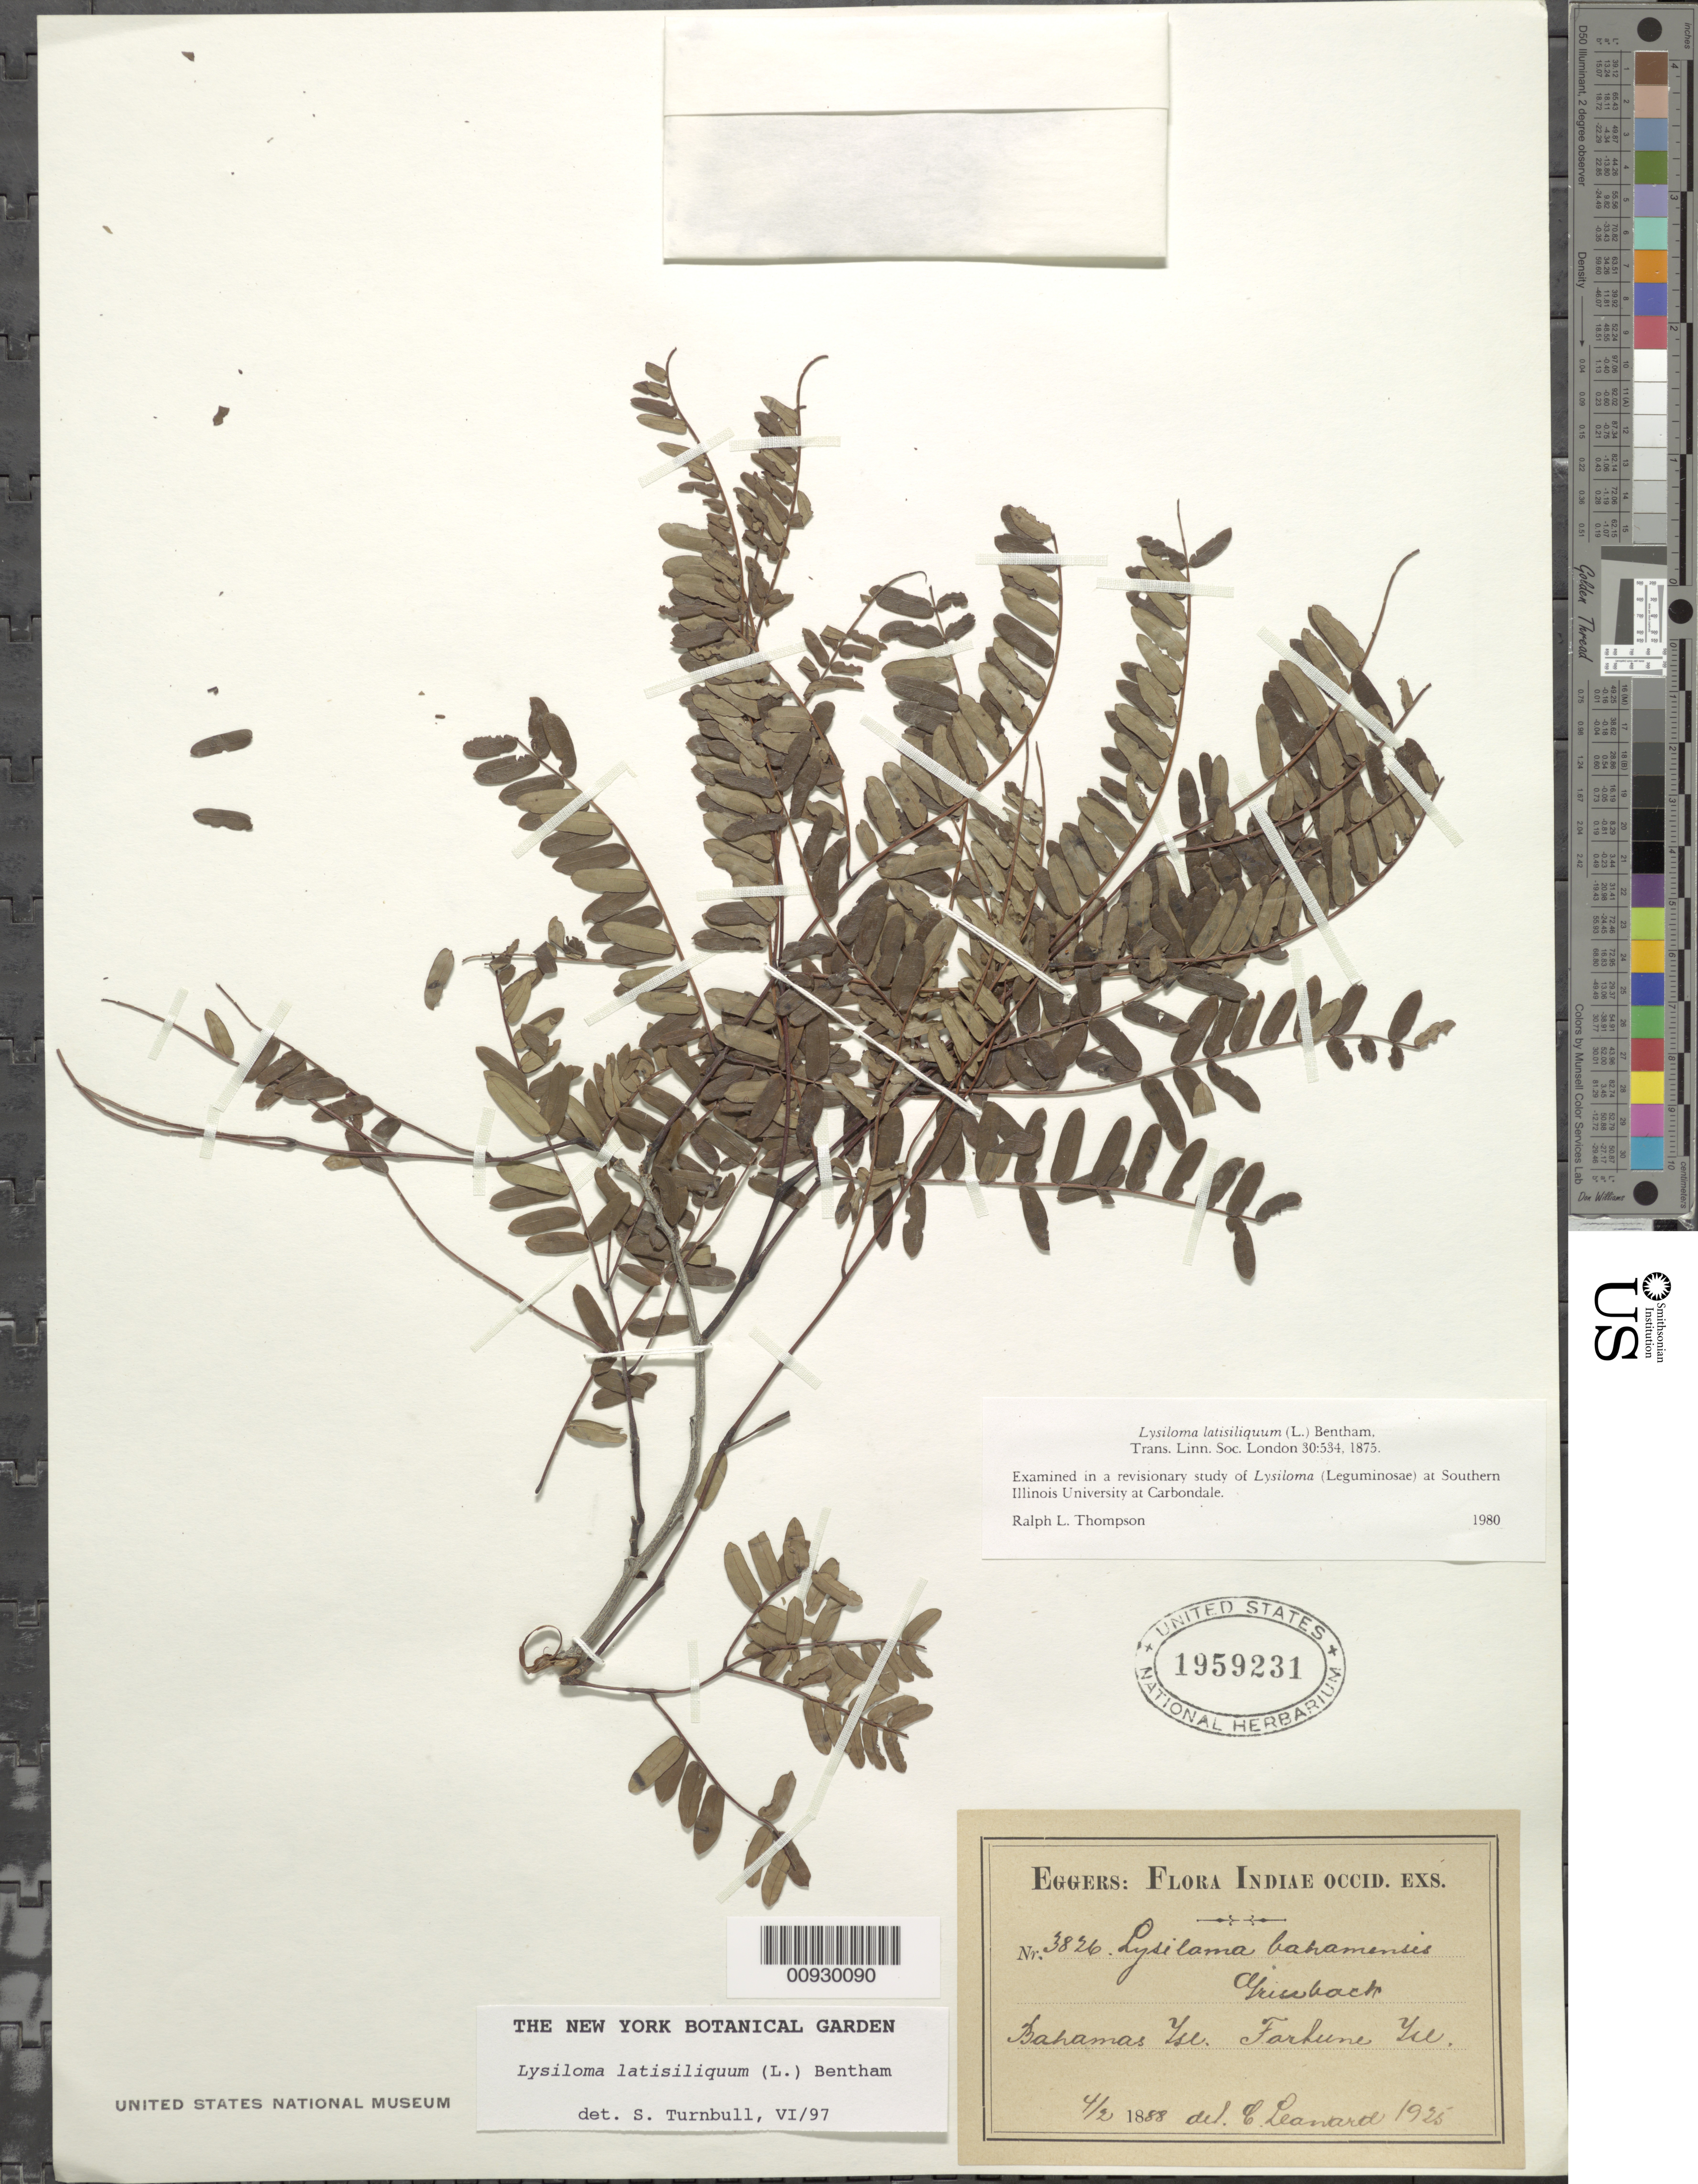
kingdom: Plantae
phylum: Tracheophyta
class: Magnoliopsida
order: Fabales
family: Fabaceae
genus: Lysiloma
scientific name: Lysiloma latisiliquum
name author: (L.) Benth.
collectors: H. F. A. von Eggers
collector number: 3826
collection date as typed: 02 Apr 1888 or 04 Feb 1888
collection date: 1888-02-04 or 1888-04-02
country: Bahamas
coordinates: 0 N, 0 E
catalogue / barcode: US 1959231